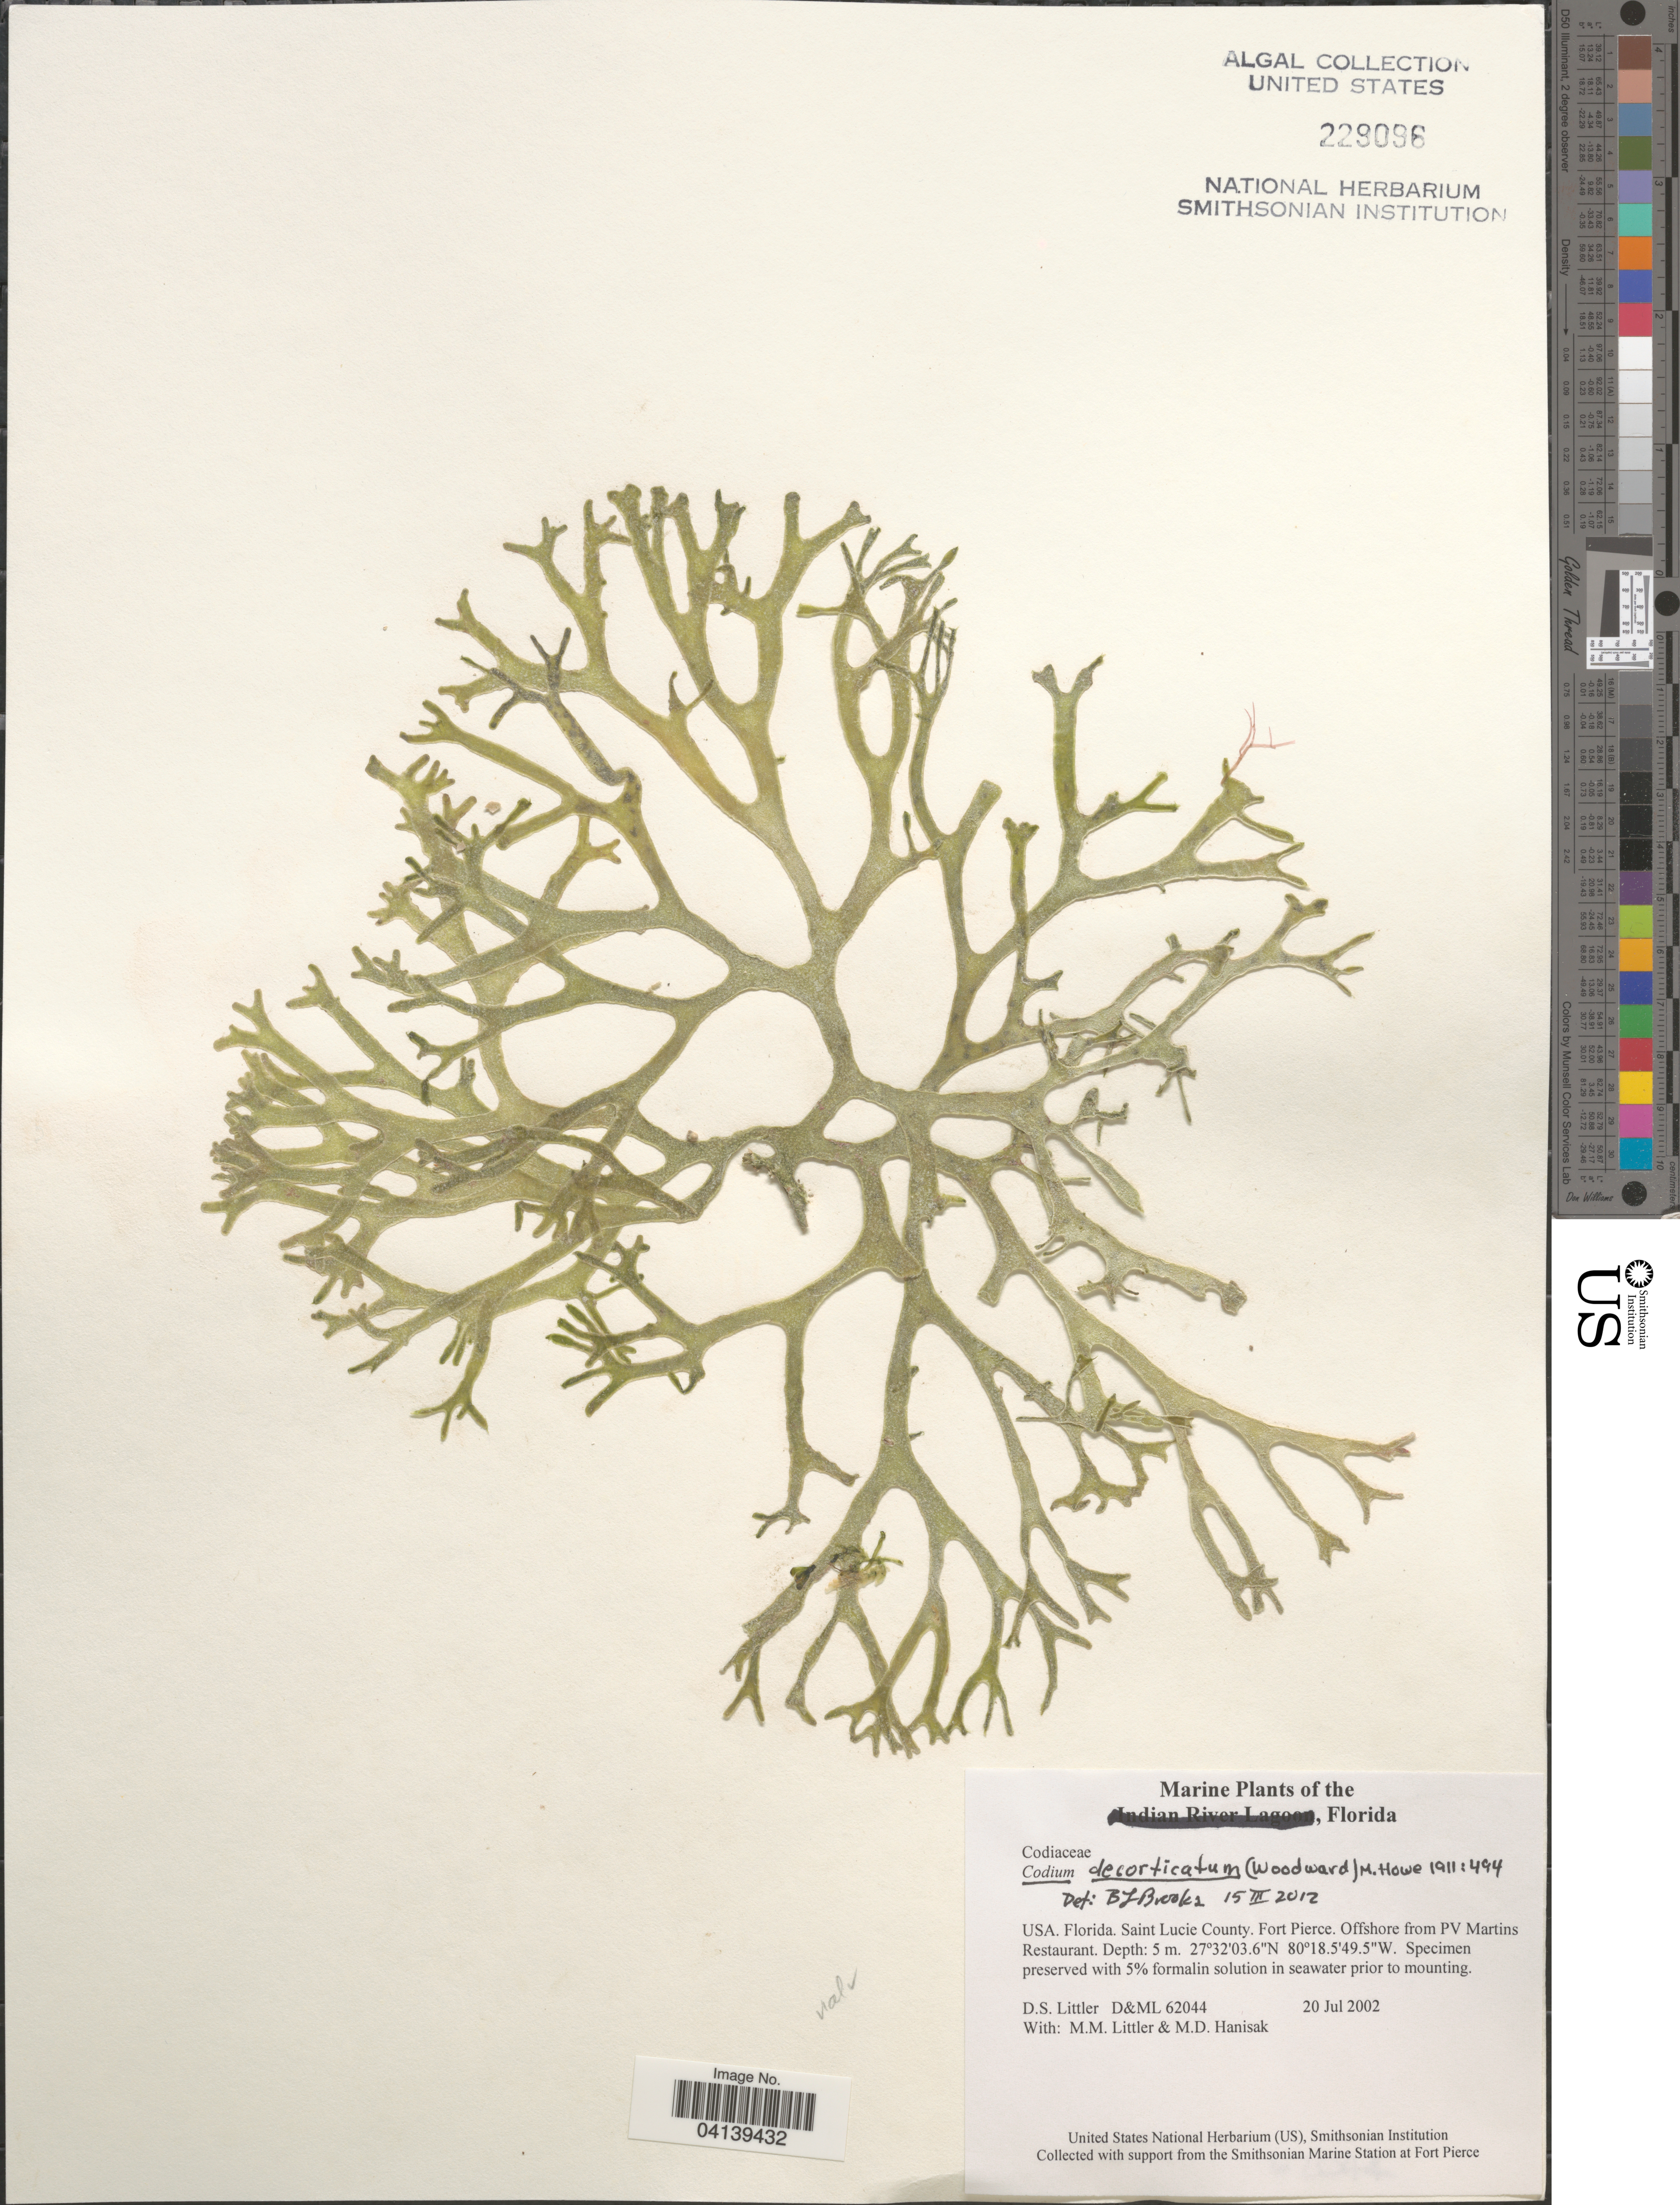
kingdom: Plantae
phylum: Chlorophyta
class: Ulvophyceae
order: Bryopsidales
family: Codiaceae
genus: Codium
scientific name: Codium decorticatum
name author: (Woodw.) M. Howe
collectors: D. S. Littler & M. Hanisak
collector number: D&ML62044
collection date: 2002-07-20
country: United States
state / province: Florida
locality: Saint Lucie County. Fort Pierce. Offshore from PV Martins Restaurant.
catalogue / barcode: US 229096